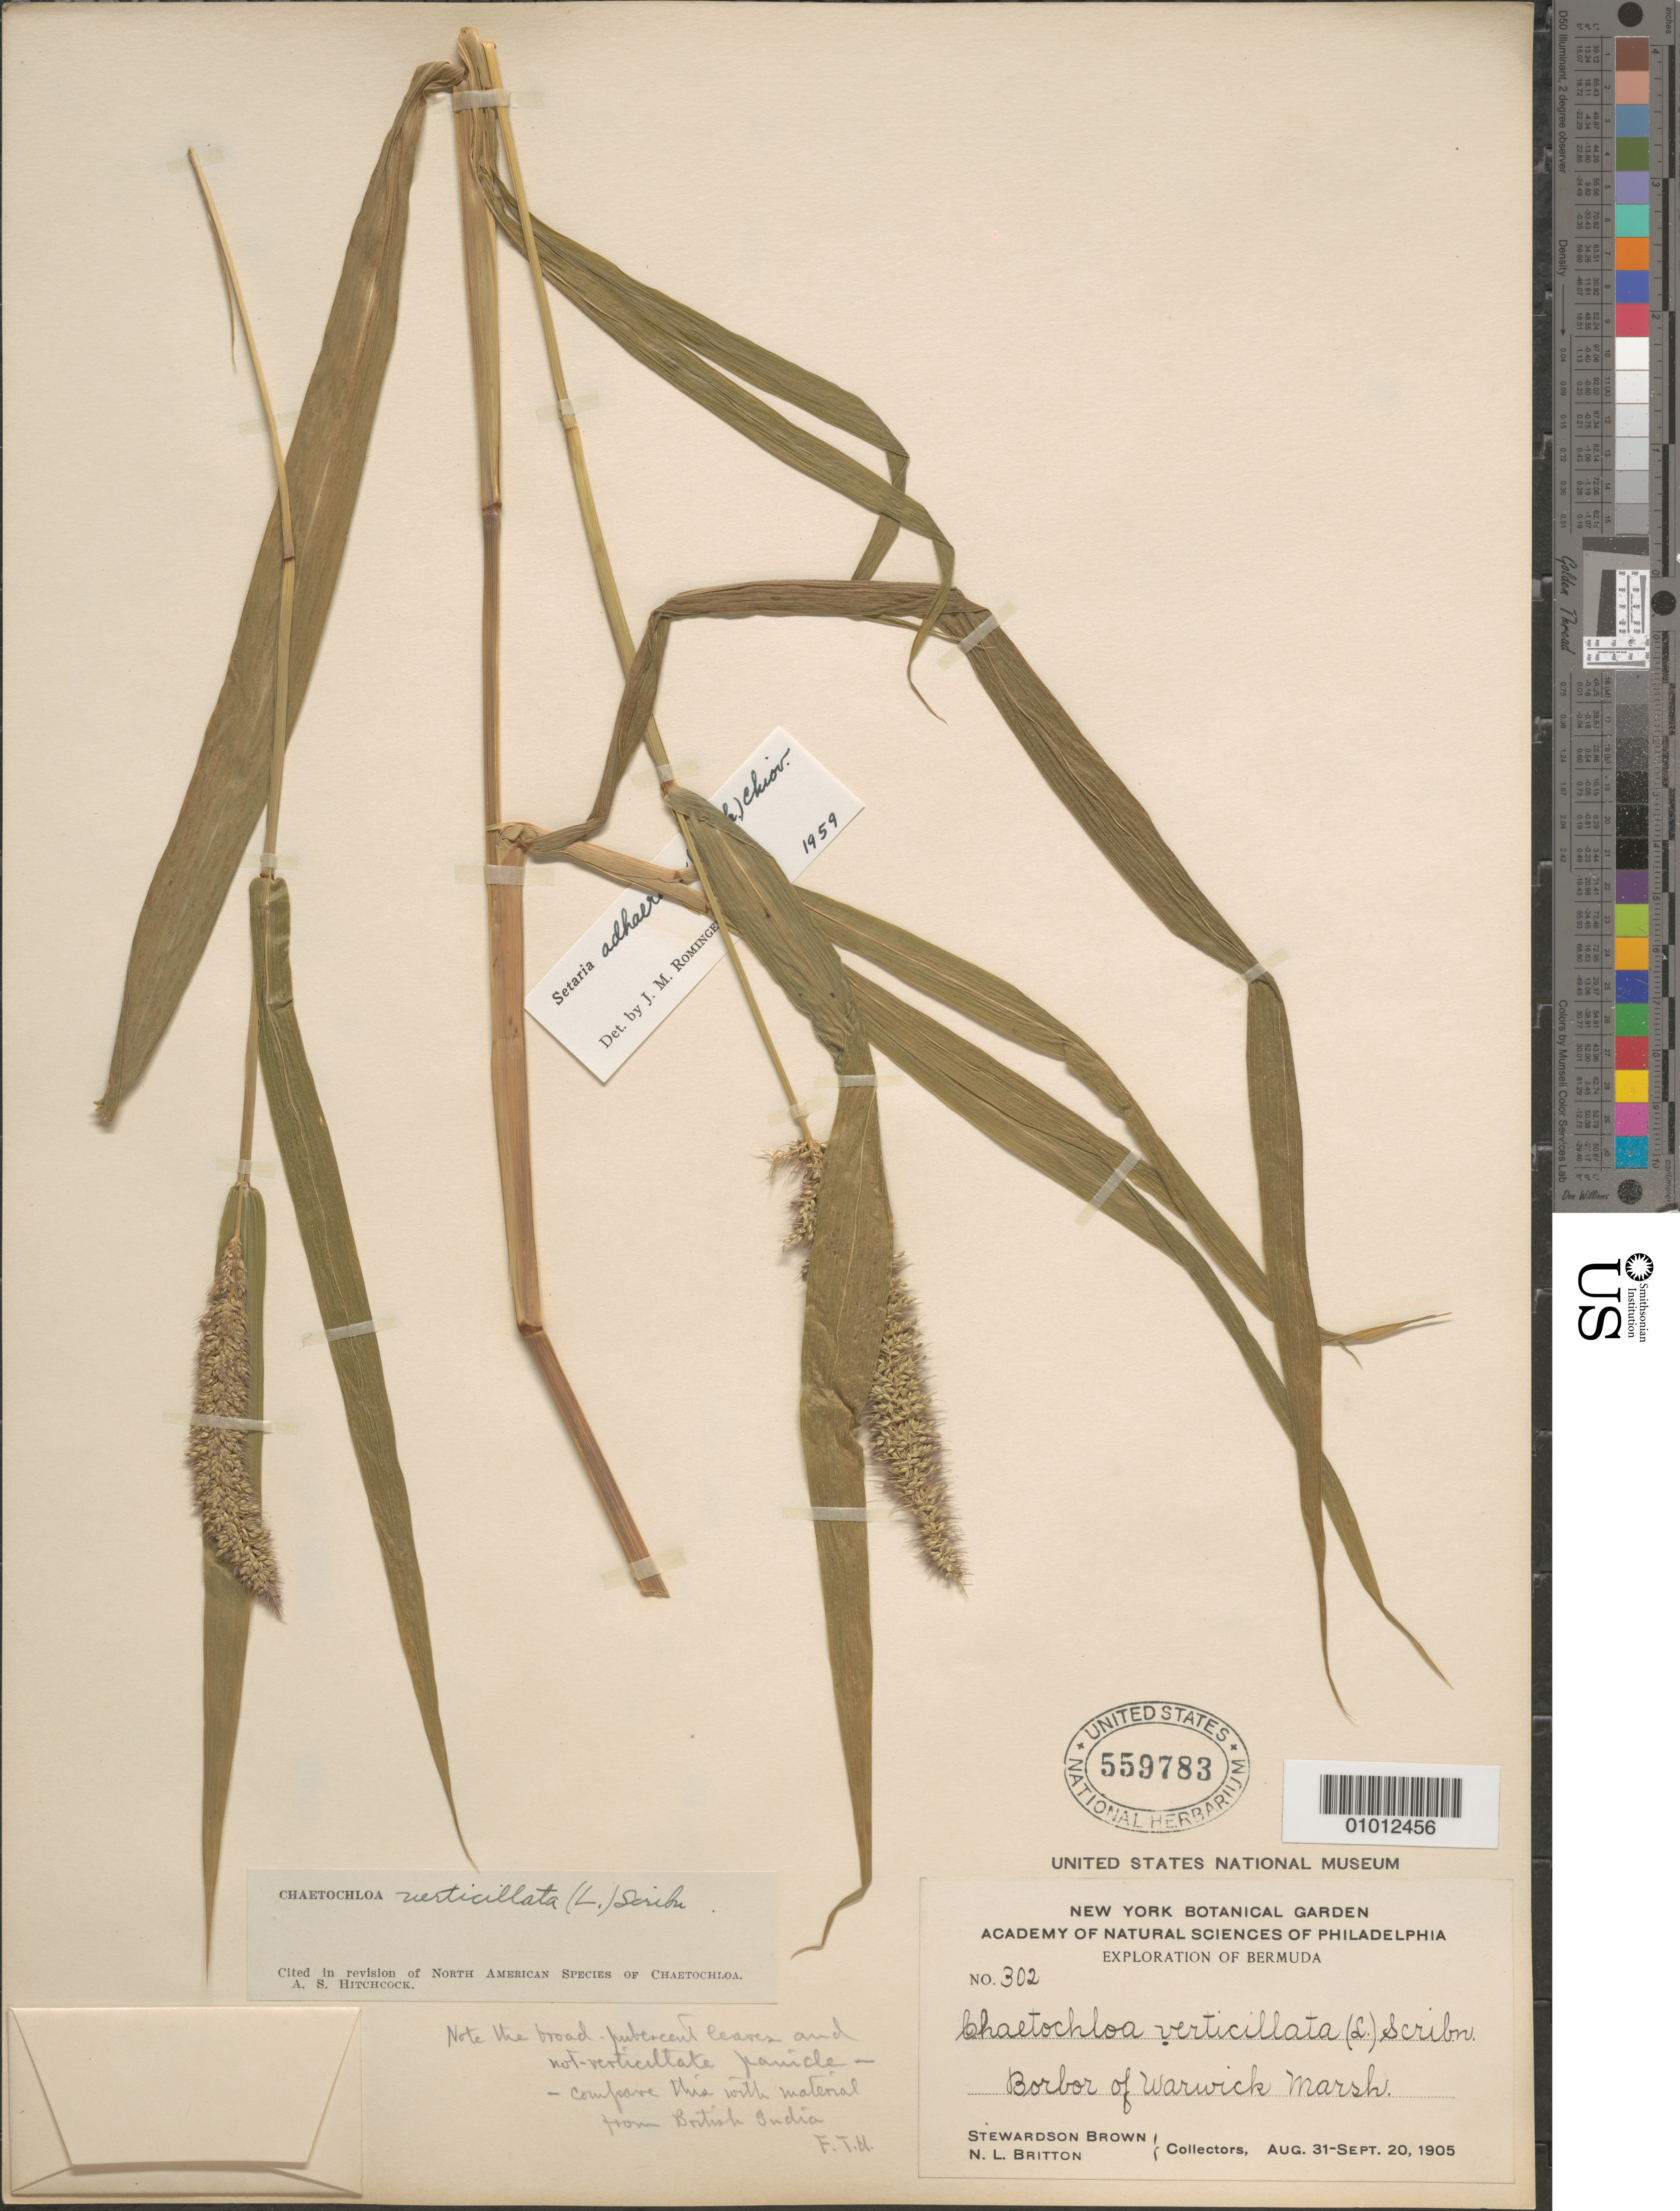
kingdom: Plantae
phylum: Tracheophyta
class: Liliopsida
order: Poales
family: Poaceae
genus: Setaria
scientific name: Setaria adhaerens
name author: (Forssk.) Chiov.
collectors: S. Brown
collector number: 302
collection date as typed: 31 Aug 1905 to 20 Sep 1905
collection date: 1905-08-31/1905-09-20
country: Bermuda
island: Bermuda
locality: Borbor of Warwick Marsh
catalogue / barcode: US 559783